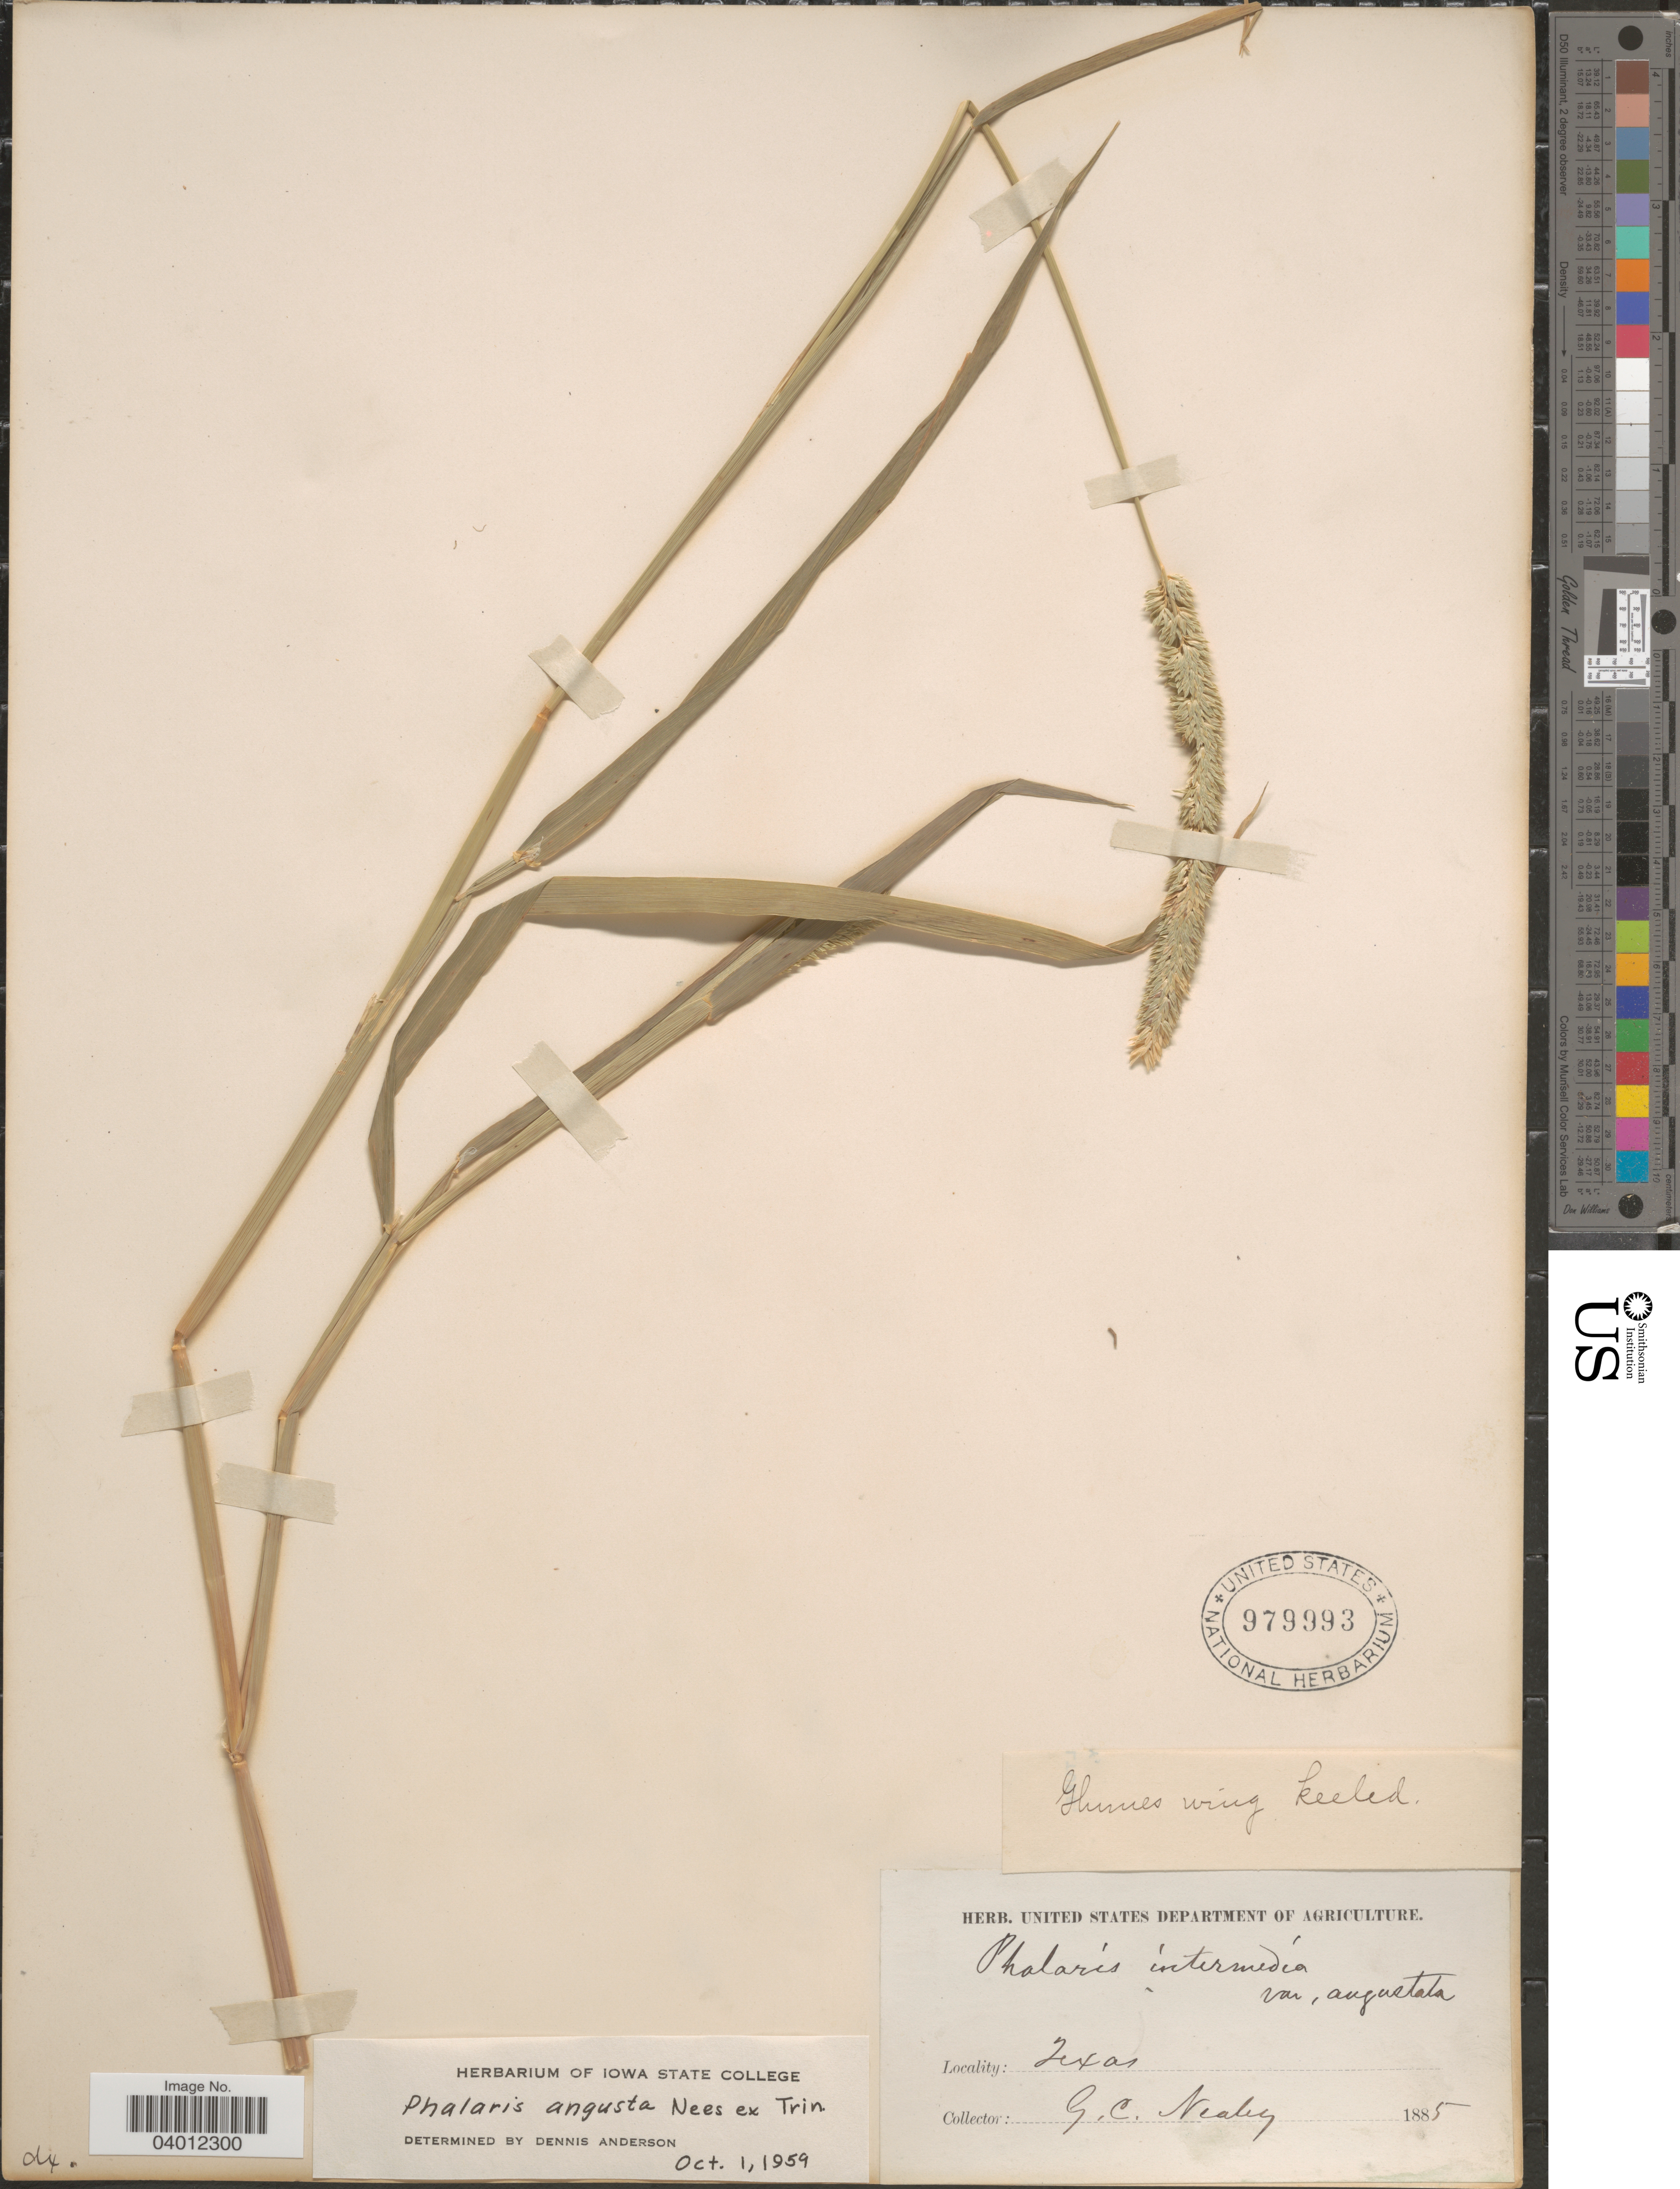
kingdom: Plantae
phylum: Tracheophyta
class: Liliopsida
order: Poales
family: Poaceae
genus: Phalaris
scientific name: Phalaris angusta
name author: Nees ex Trin.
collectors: G. C. Nealley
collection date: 1885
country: United States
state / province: Texas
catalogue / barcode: US 979993